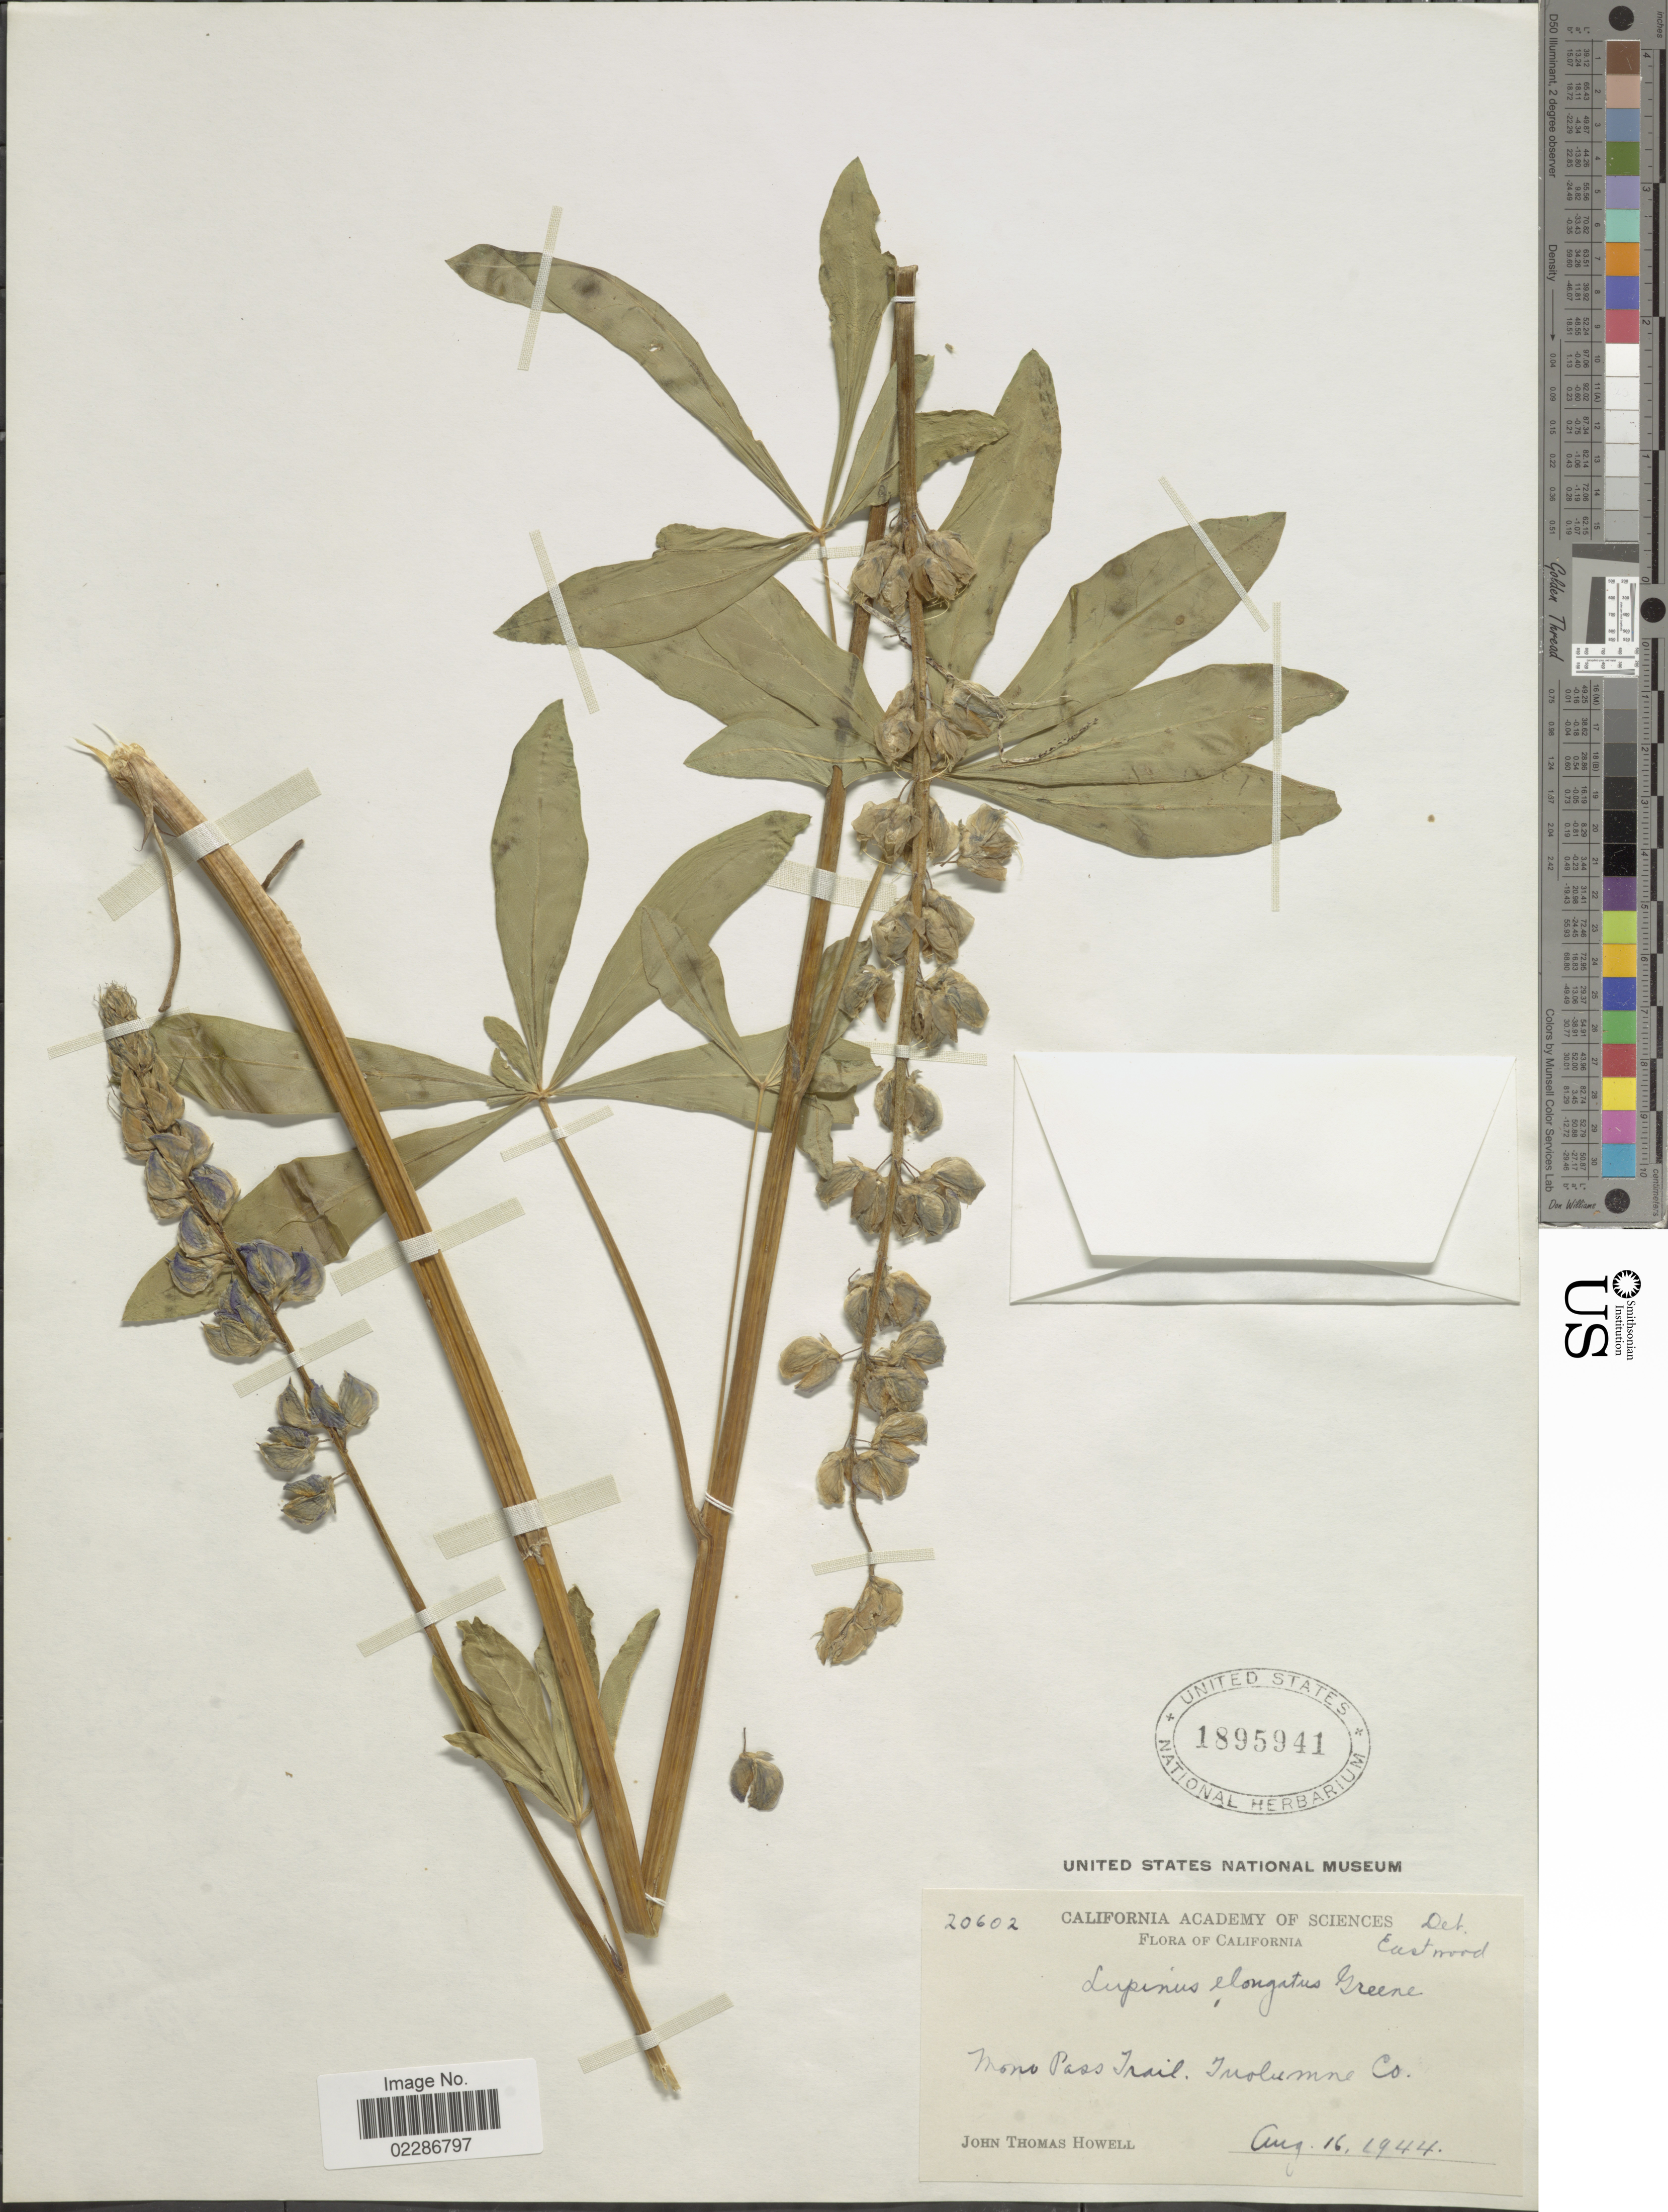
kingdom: Plantae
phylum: Tracheophyta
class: Magnoliopsida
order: Fabales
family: Fabaceae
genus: Lupinus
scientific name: Lupinus polyphyllus subsp. superbus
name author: (A. Heller) Munz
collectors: J. T. Howell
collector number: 20602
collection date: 1944-08-16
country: United States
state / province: California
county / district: Tuolumne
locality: Mono Pass Trail, Tuolumne Co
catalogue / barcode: US 1895941